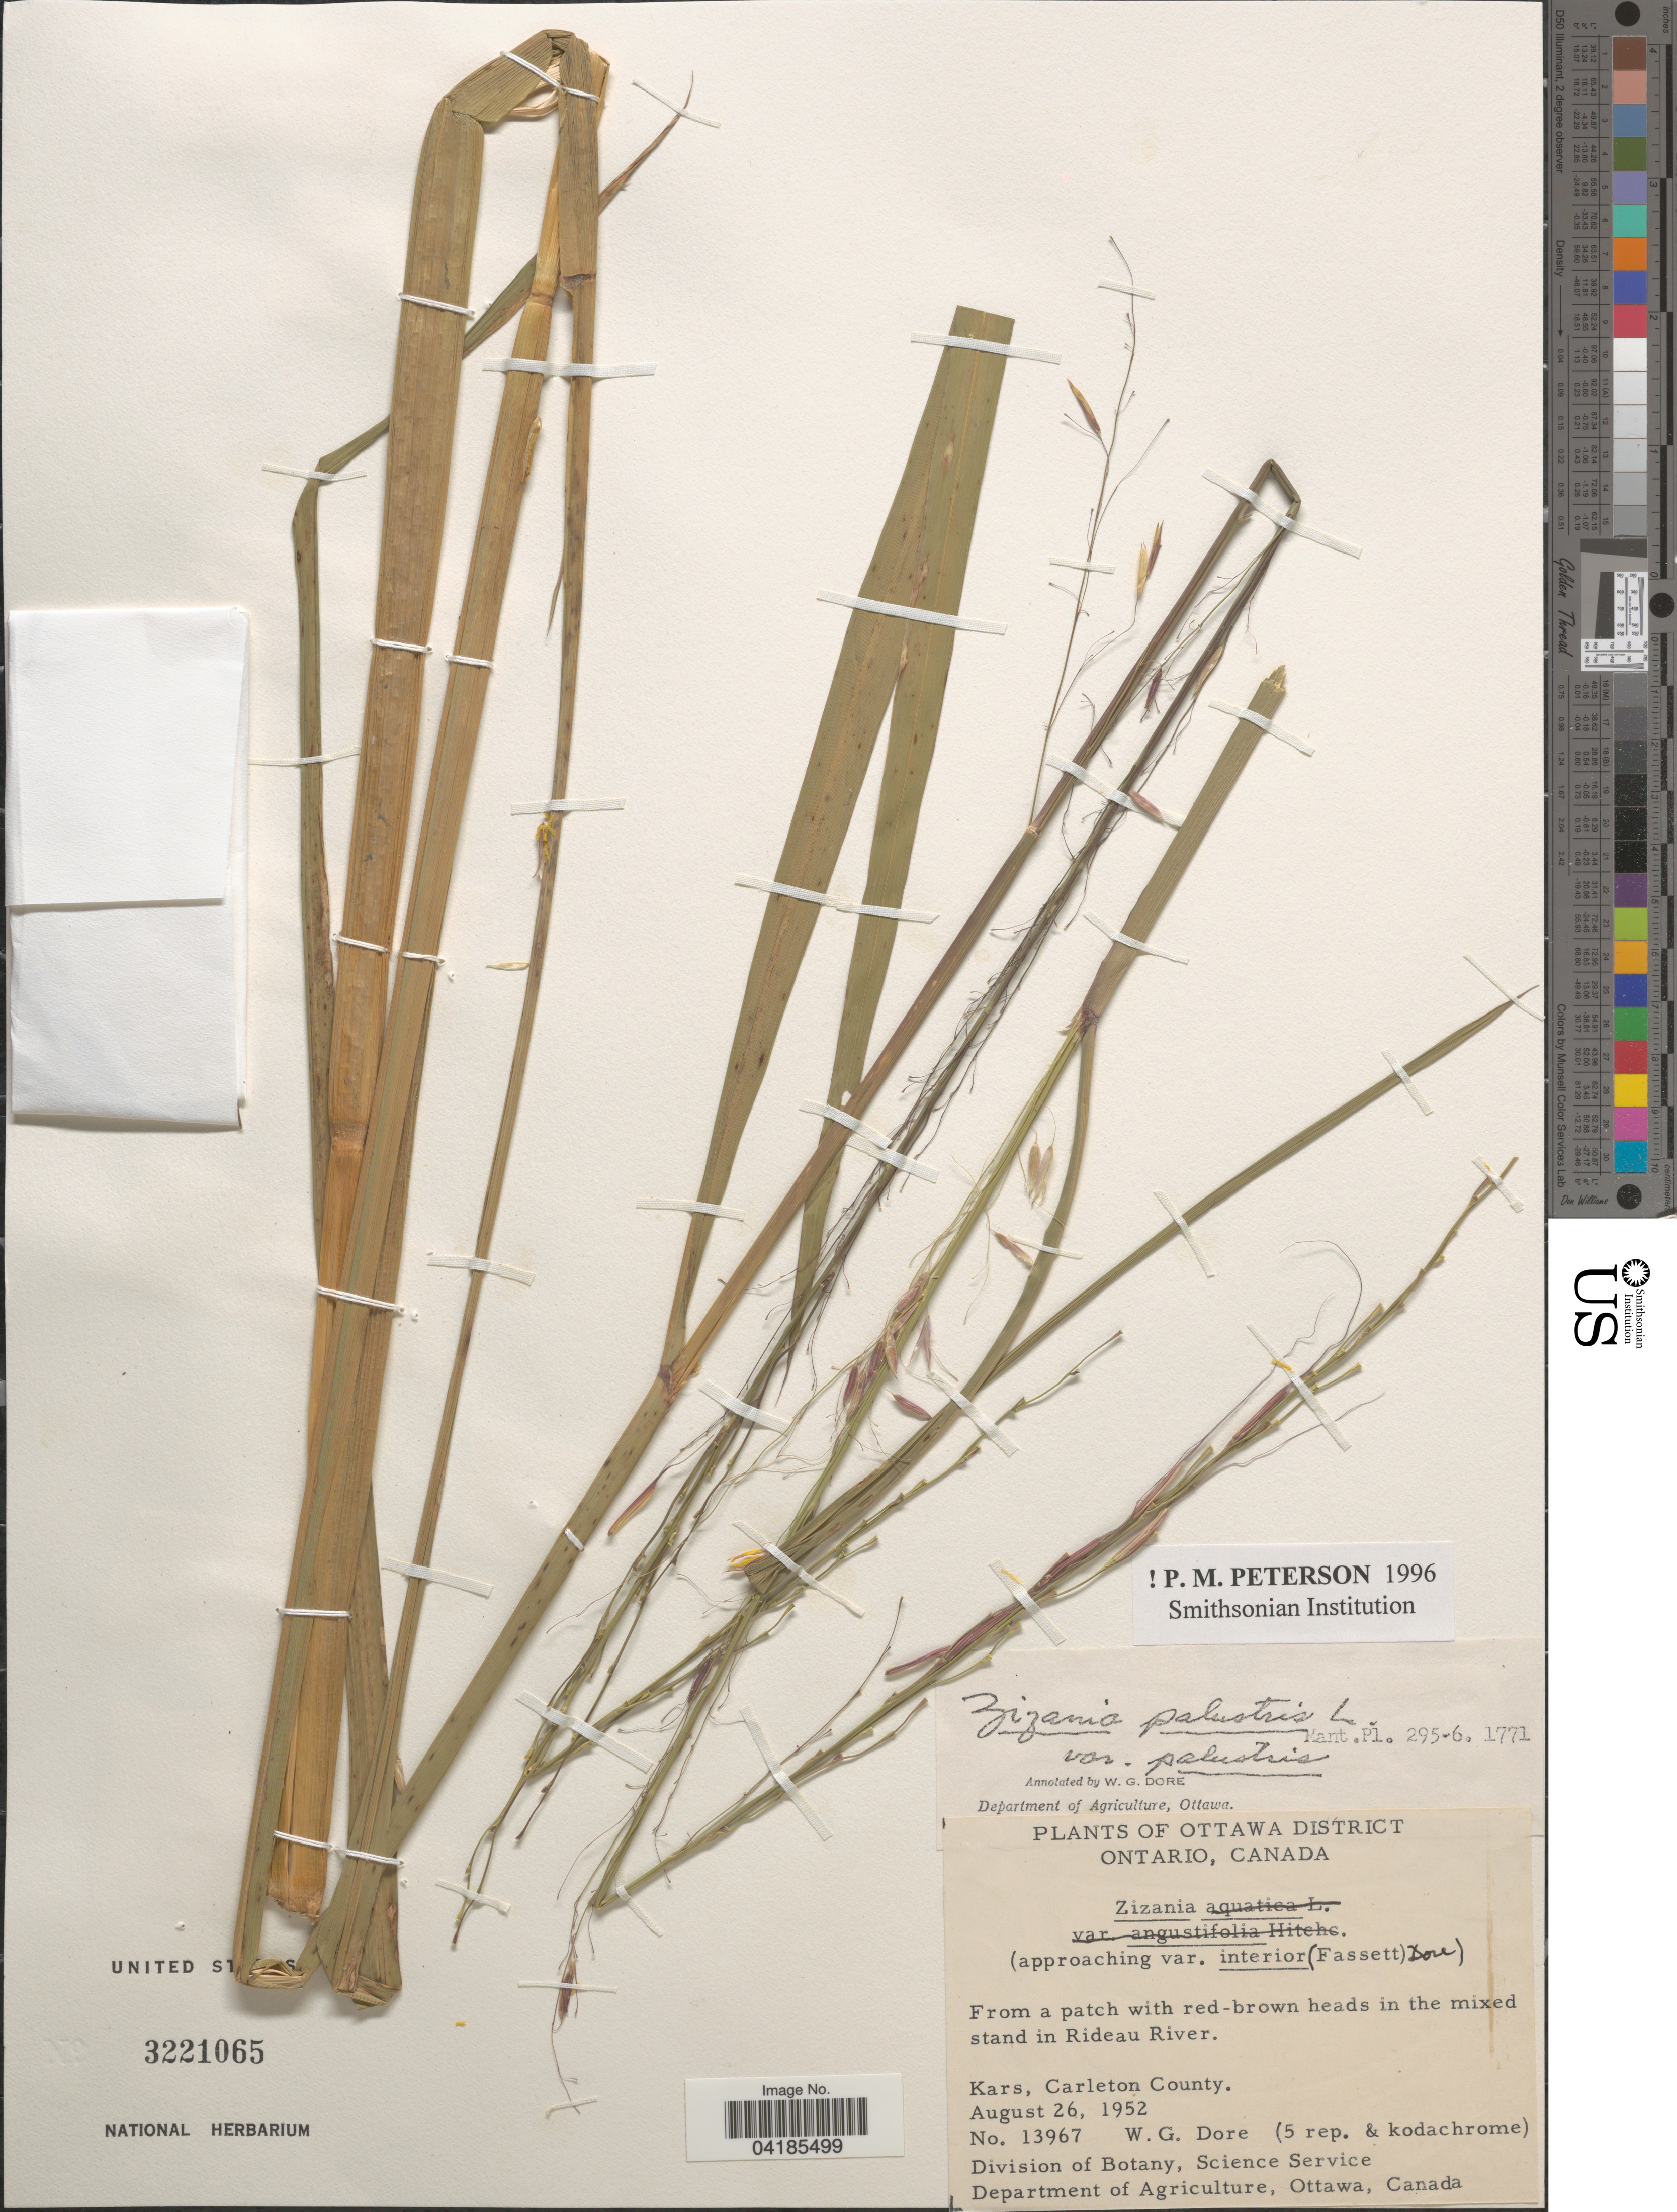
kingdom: Plantae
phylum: Tracheophyta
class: Liliopsida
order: Poales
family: Poaceae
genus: Zizania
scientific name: Zizania palustris var. palustris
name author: L.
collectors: W. Dore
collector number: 13967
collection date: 1952-08-26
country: Canada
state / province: Ontario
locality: Ottawa District. In Rideau River. Kars, Carleton County.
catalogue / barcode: US 3221065